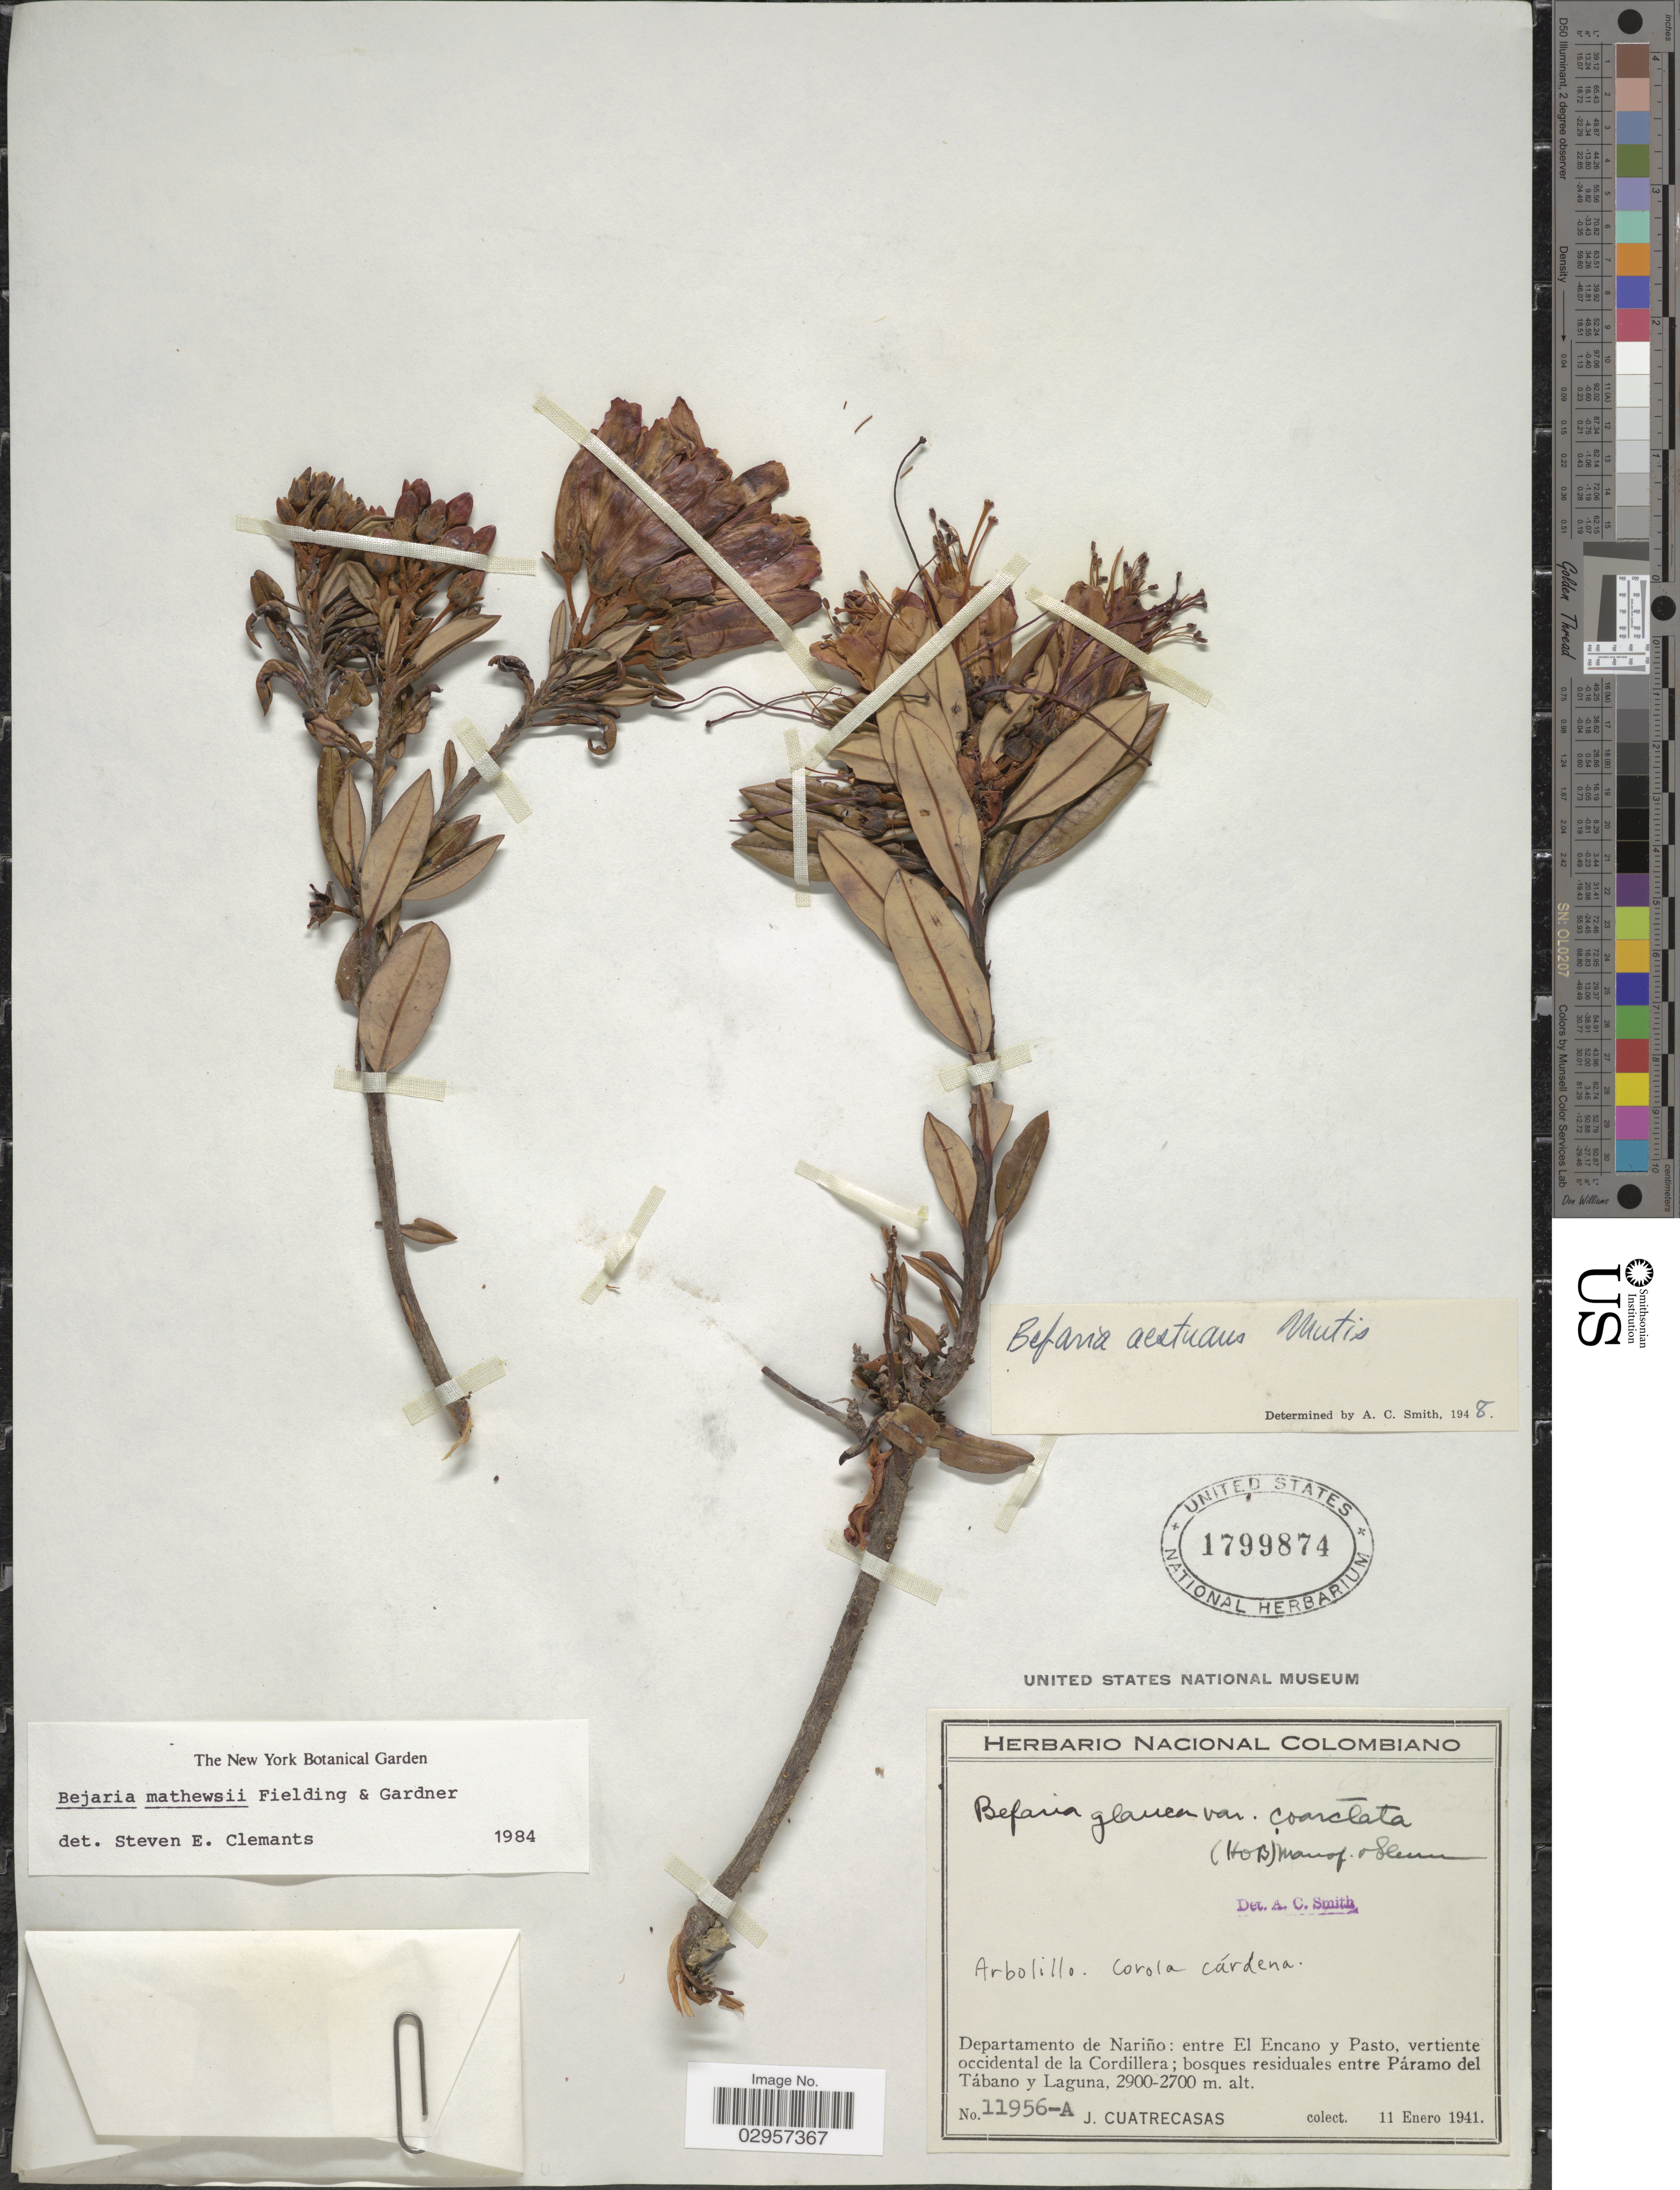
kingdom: Plantae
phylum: Tracheophyta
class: Magnoliopsida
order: Ericales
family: Ericaceae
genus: Bejaria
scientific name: Bejaria mathewsii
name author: Fielding & Gardner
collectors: J. Cuatrecasas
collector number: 11956-A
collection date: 1941-01-11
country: Colombia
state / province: Nariño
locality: Departamento de Nariño: entre El Encano y Pasto, vertiente occidental de la Cordillera; bosques residuales entre Páramo del Tábano y Laguna.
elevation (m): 2700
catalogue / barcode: US 1799874